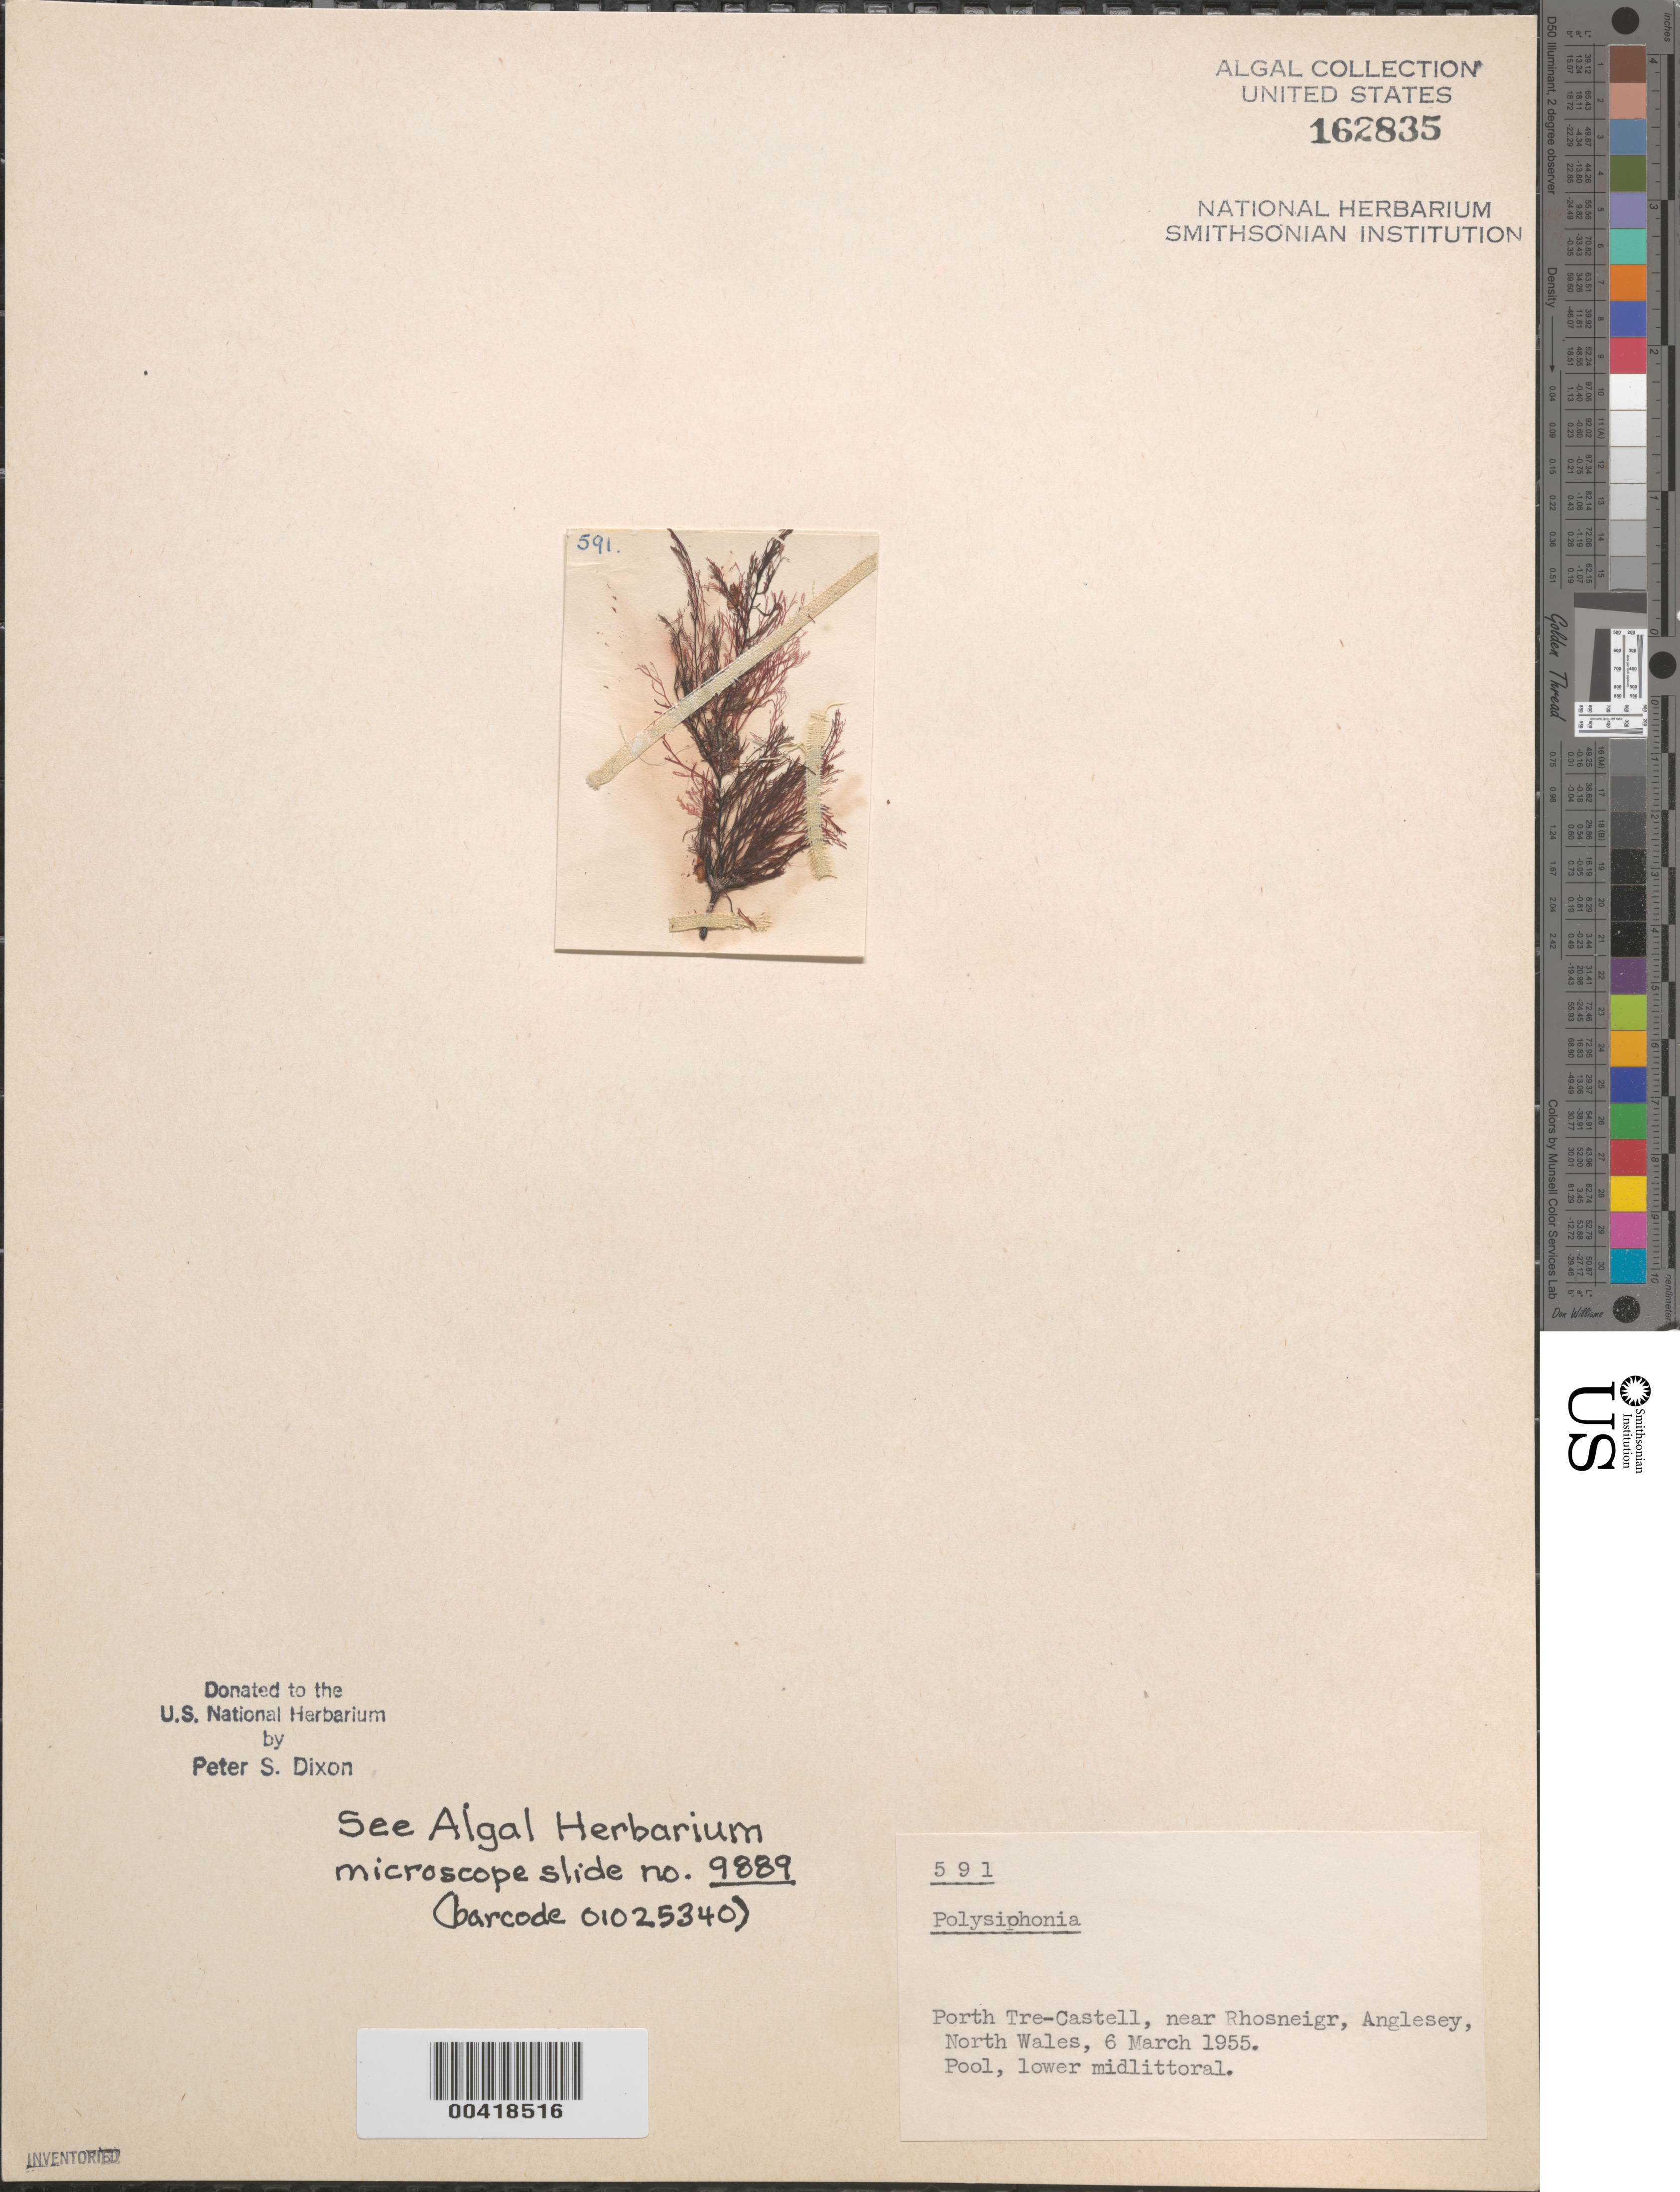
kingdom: Plantae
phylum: Rhodophyta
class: Florideophyceae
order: Ceramiales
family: Rhodomelaceae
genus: Polysiphonia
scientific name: Polysiphonia sp.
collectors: P. S. Dixon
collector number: PSD 591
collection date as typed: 06 Mar 1955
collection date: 1955-03-06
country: United Kingdom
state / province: Wales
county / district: Gwynedd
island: Anglesey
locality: Porth Tre-castell, near Rhosneigr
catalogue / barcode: US 162835